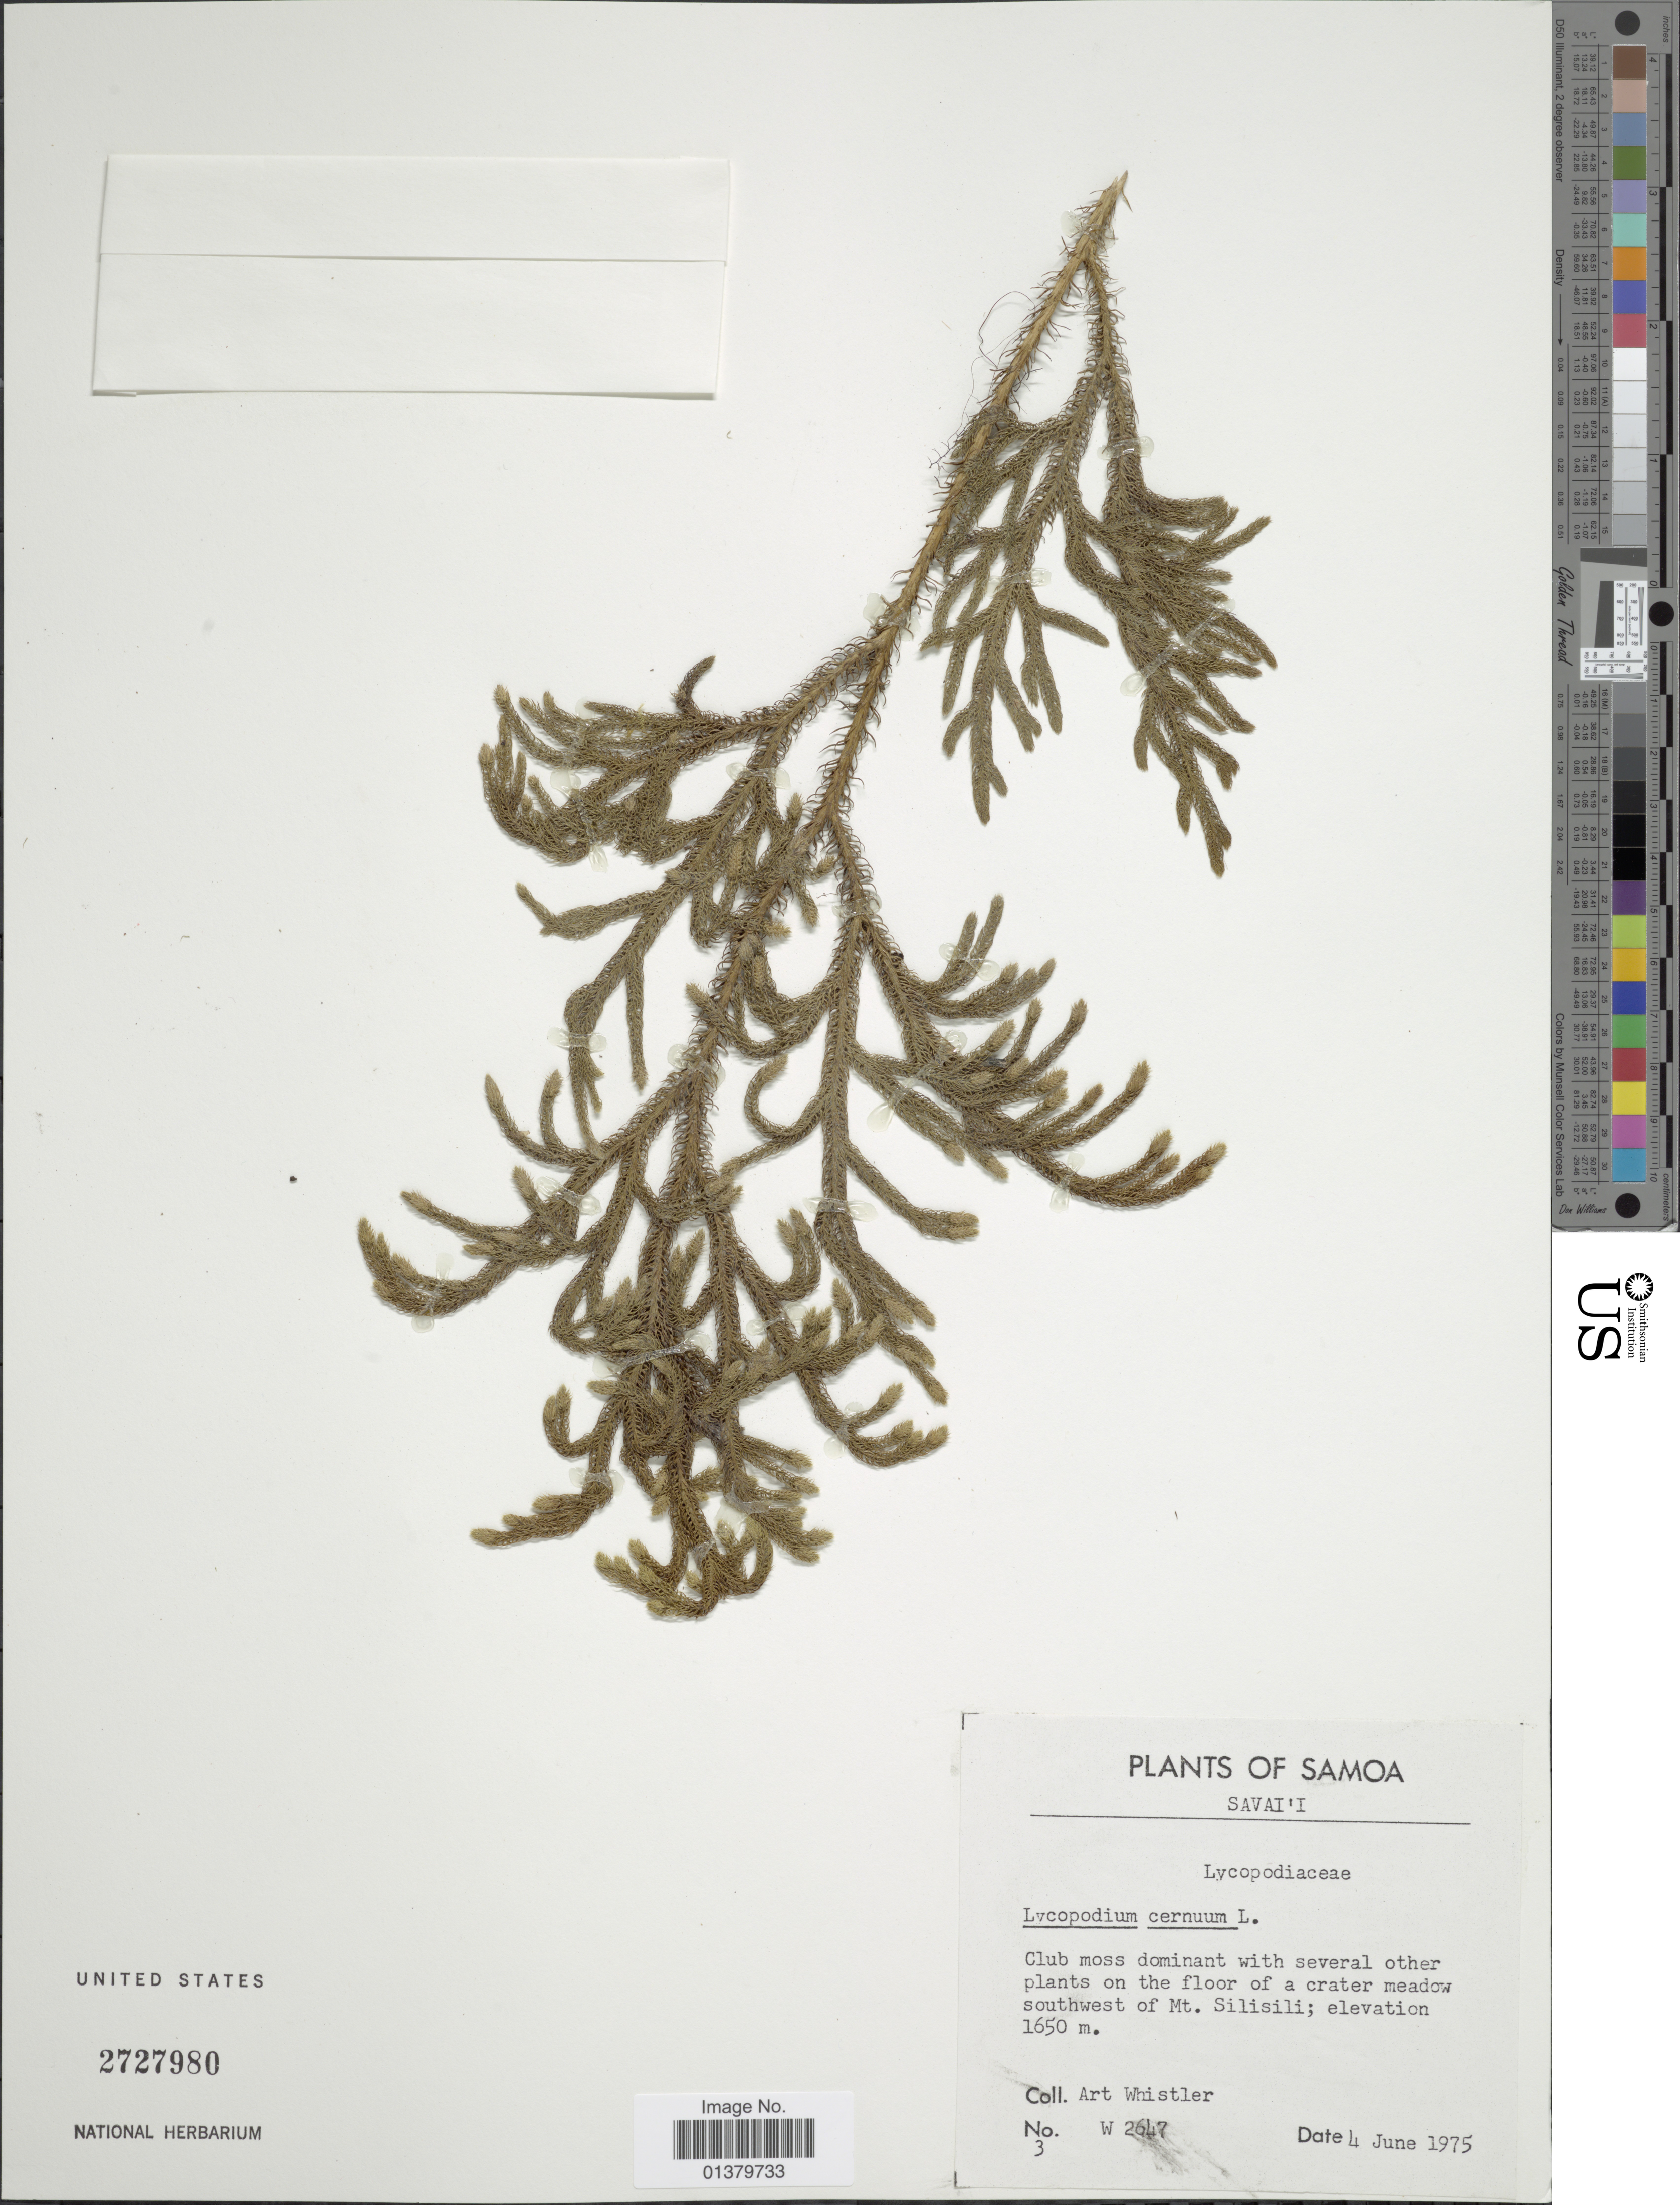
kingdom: Plantae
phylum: Tracheophyta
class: Lycopodiopsida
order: Lycopodiales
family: Lycopodiaceae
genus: Palhinhaea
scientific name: Palhinhaea cernua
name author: (L.) Vasc. & Franco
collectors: A. Whistler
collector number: W 2647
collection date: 1975-06-04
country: Samoa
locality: Samoa, Savai'i, club moss dominant with several other plants on the floor of a crater mwadow southwest of Mt Silisili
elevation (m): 1650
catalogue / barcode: US 2727980